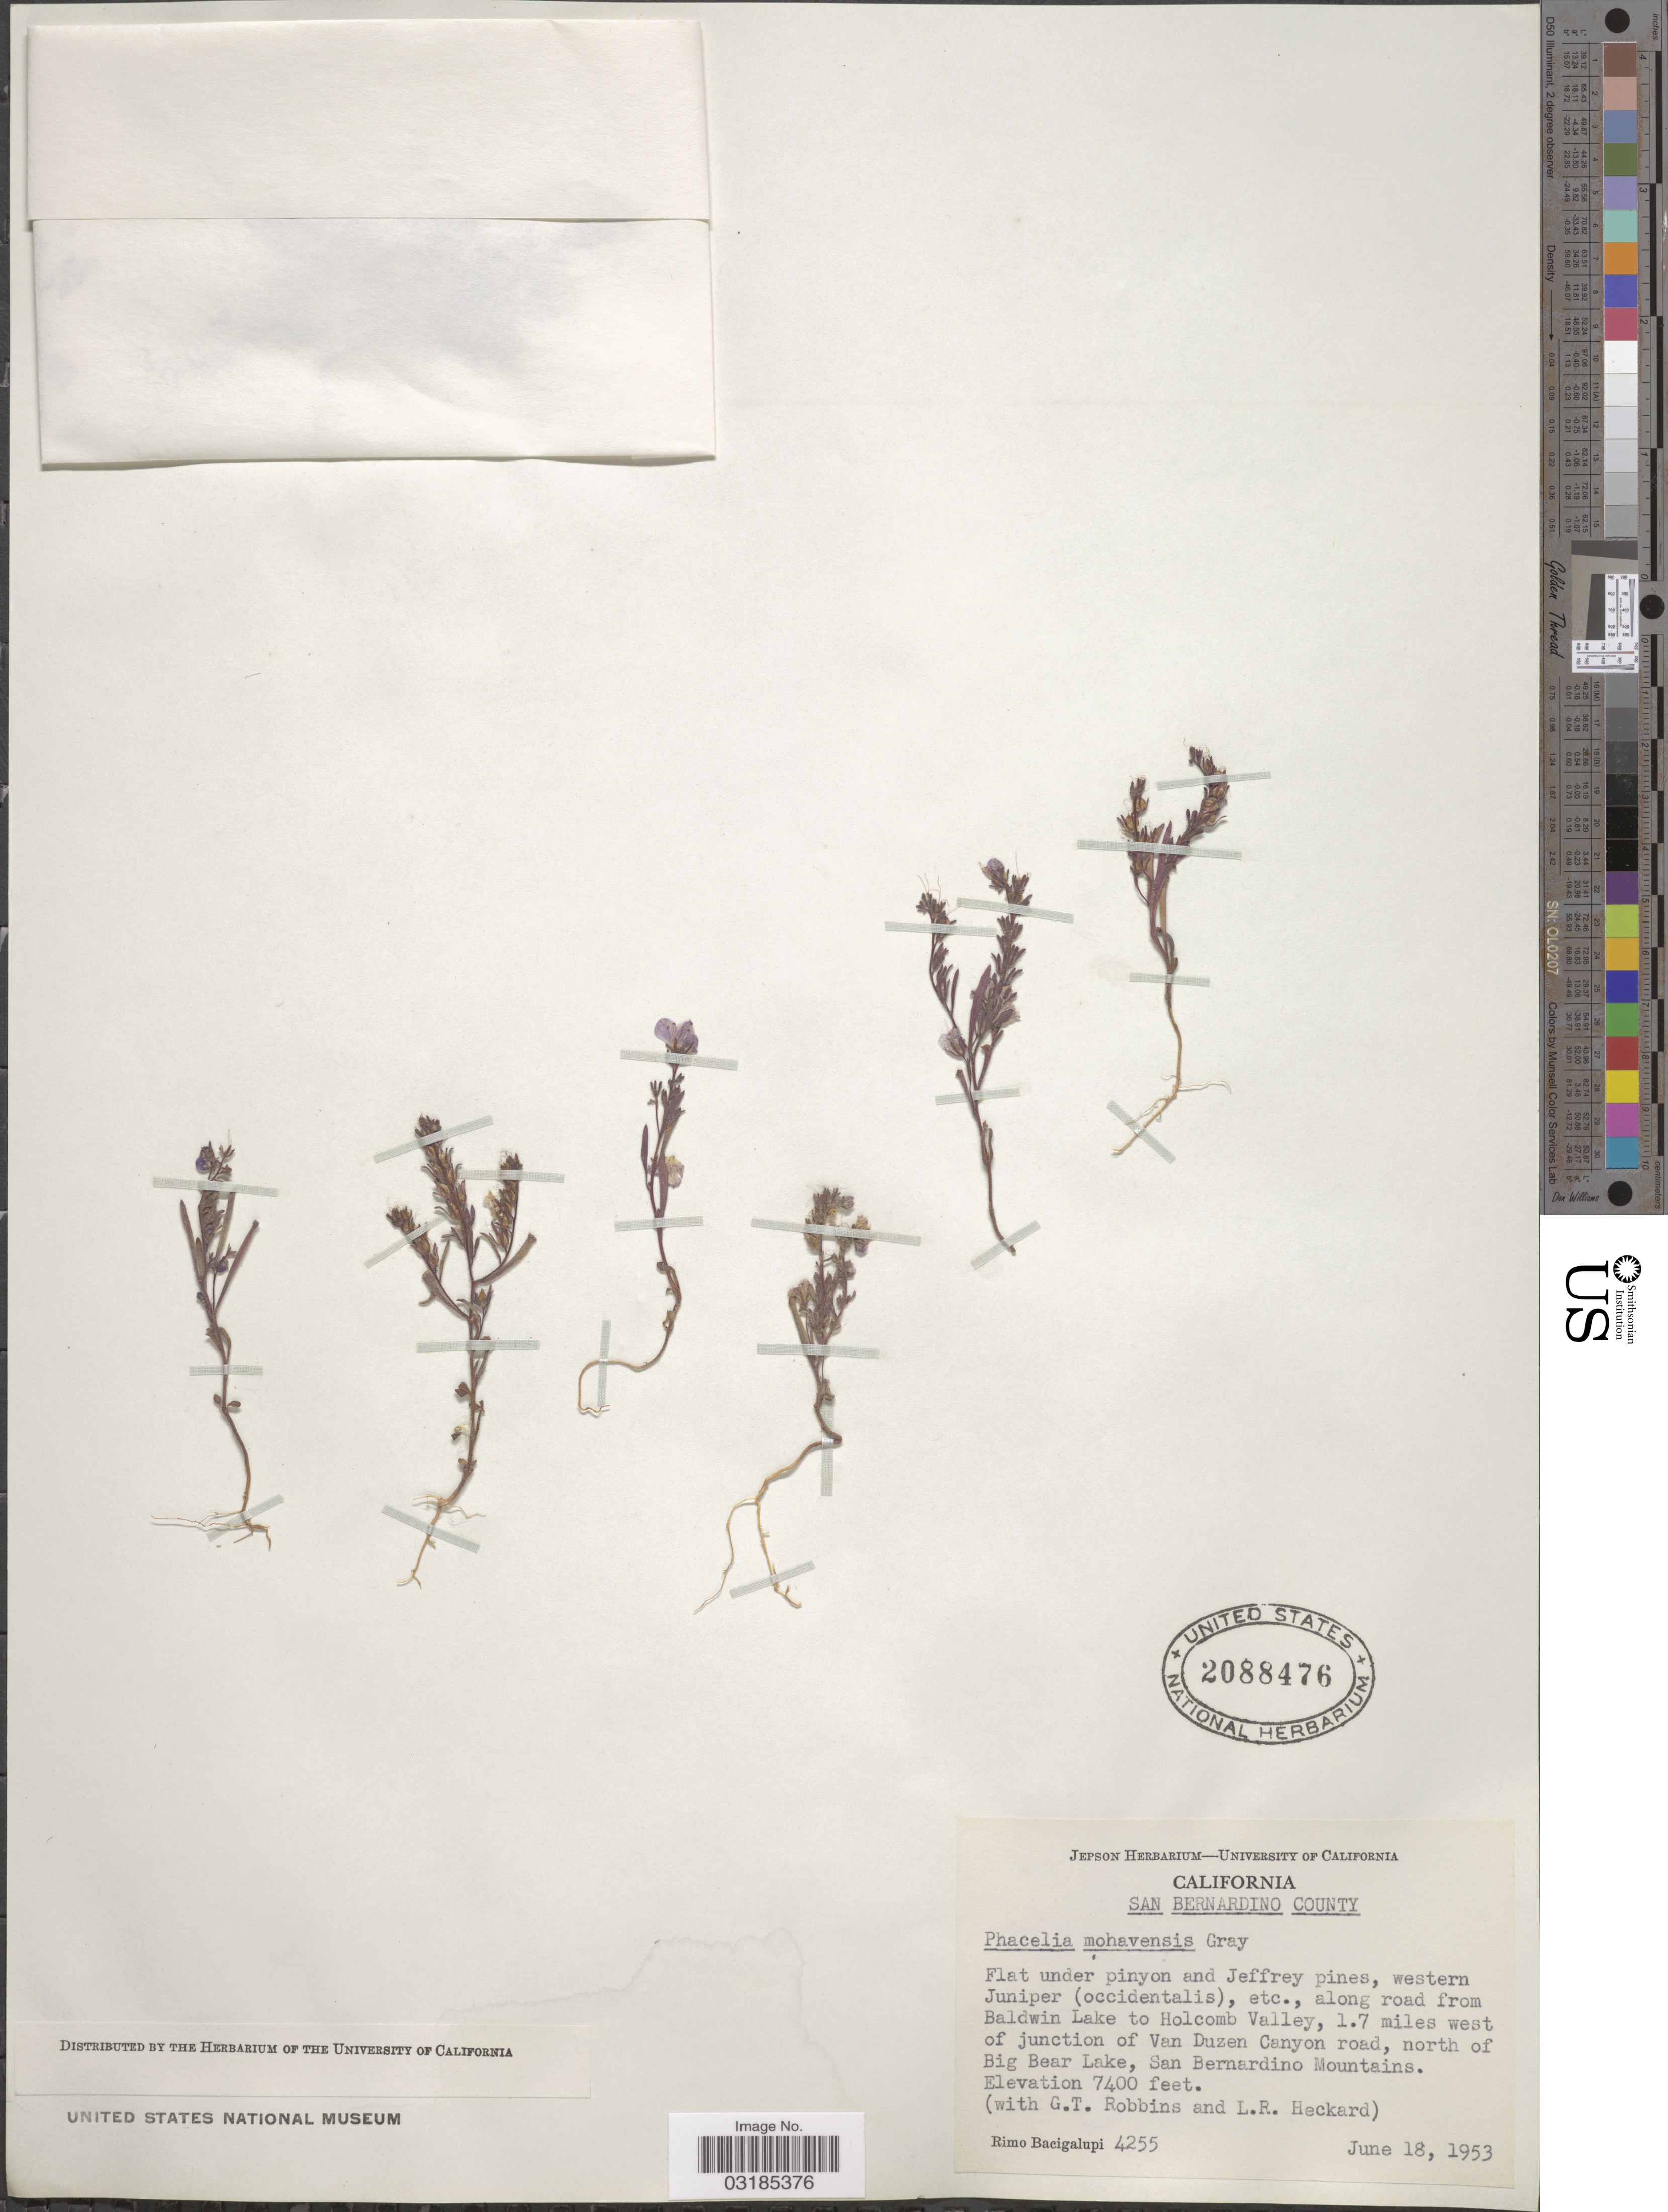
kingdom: Plantae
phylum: Tracheophyta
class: Magnoliopsida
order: Boraginales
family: Hydrophyllaceae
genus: Phacelia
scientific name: Phacelia mohavensis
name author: A. Gray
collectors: R. Bacigalupi, G. T. Robbins & L. R. Heckard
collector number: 4255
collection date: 1953-06-18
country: United States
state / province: California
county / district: San Bernardino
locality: San Bernardino County. Along road from Baldwin Lake to Holcomb Valley, 1.7 miles west of junction of Van duzen Canyon road, north of Big Bear Lake, San Bernardino Mountains.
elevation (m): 2256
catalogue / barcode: US 2088476